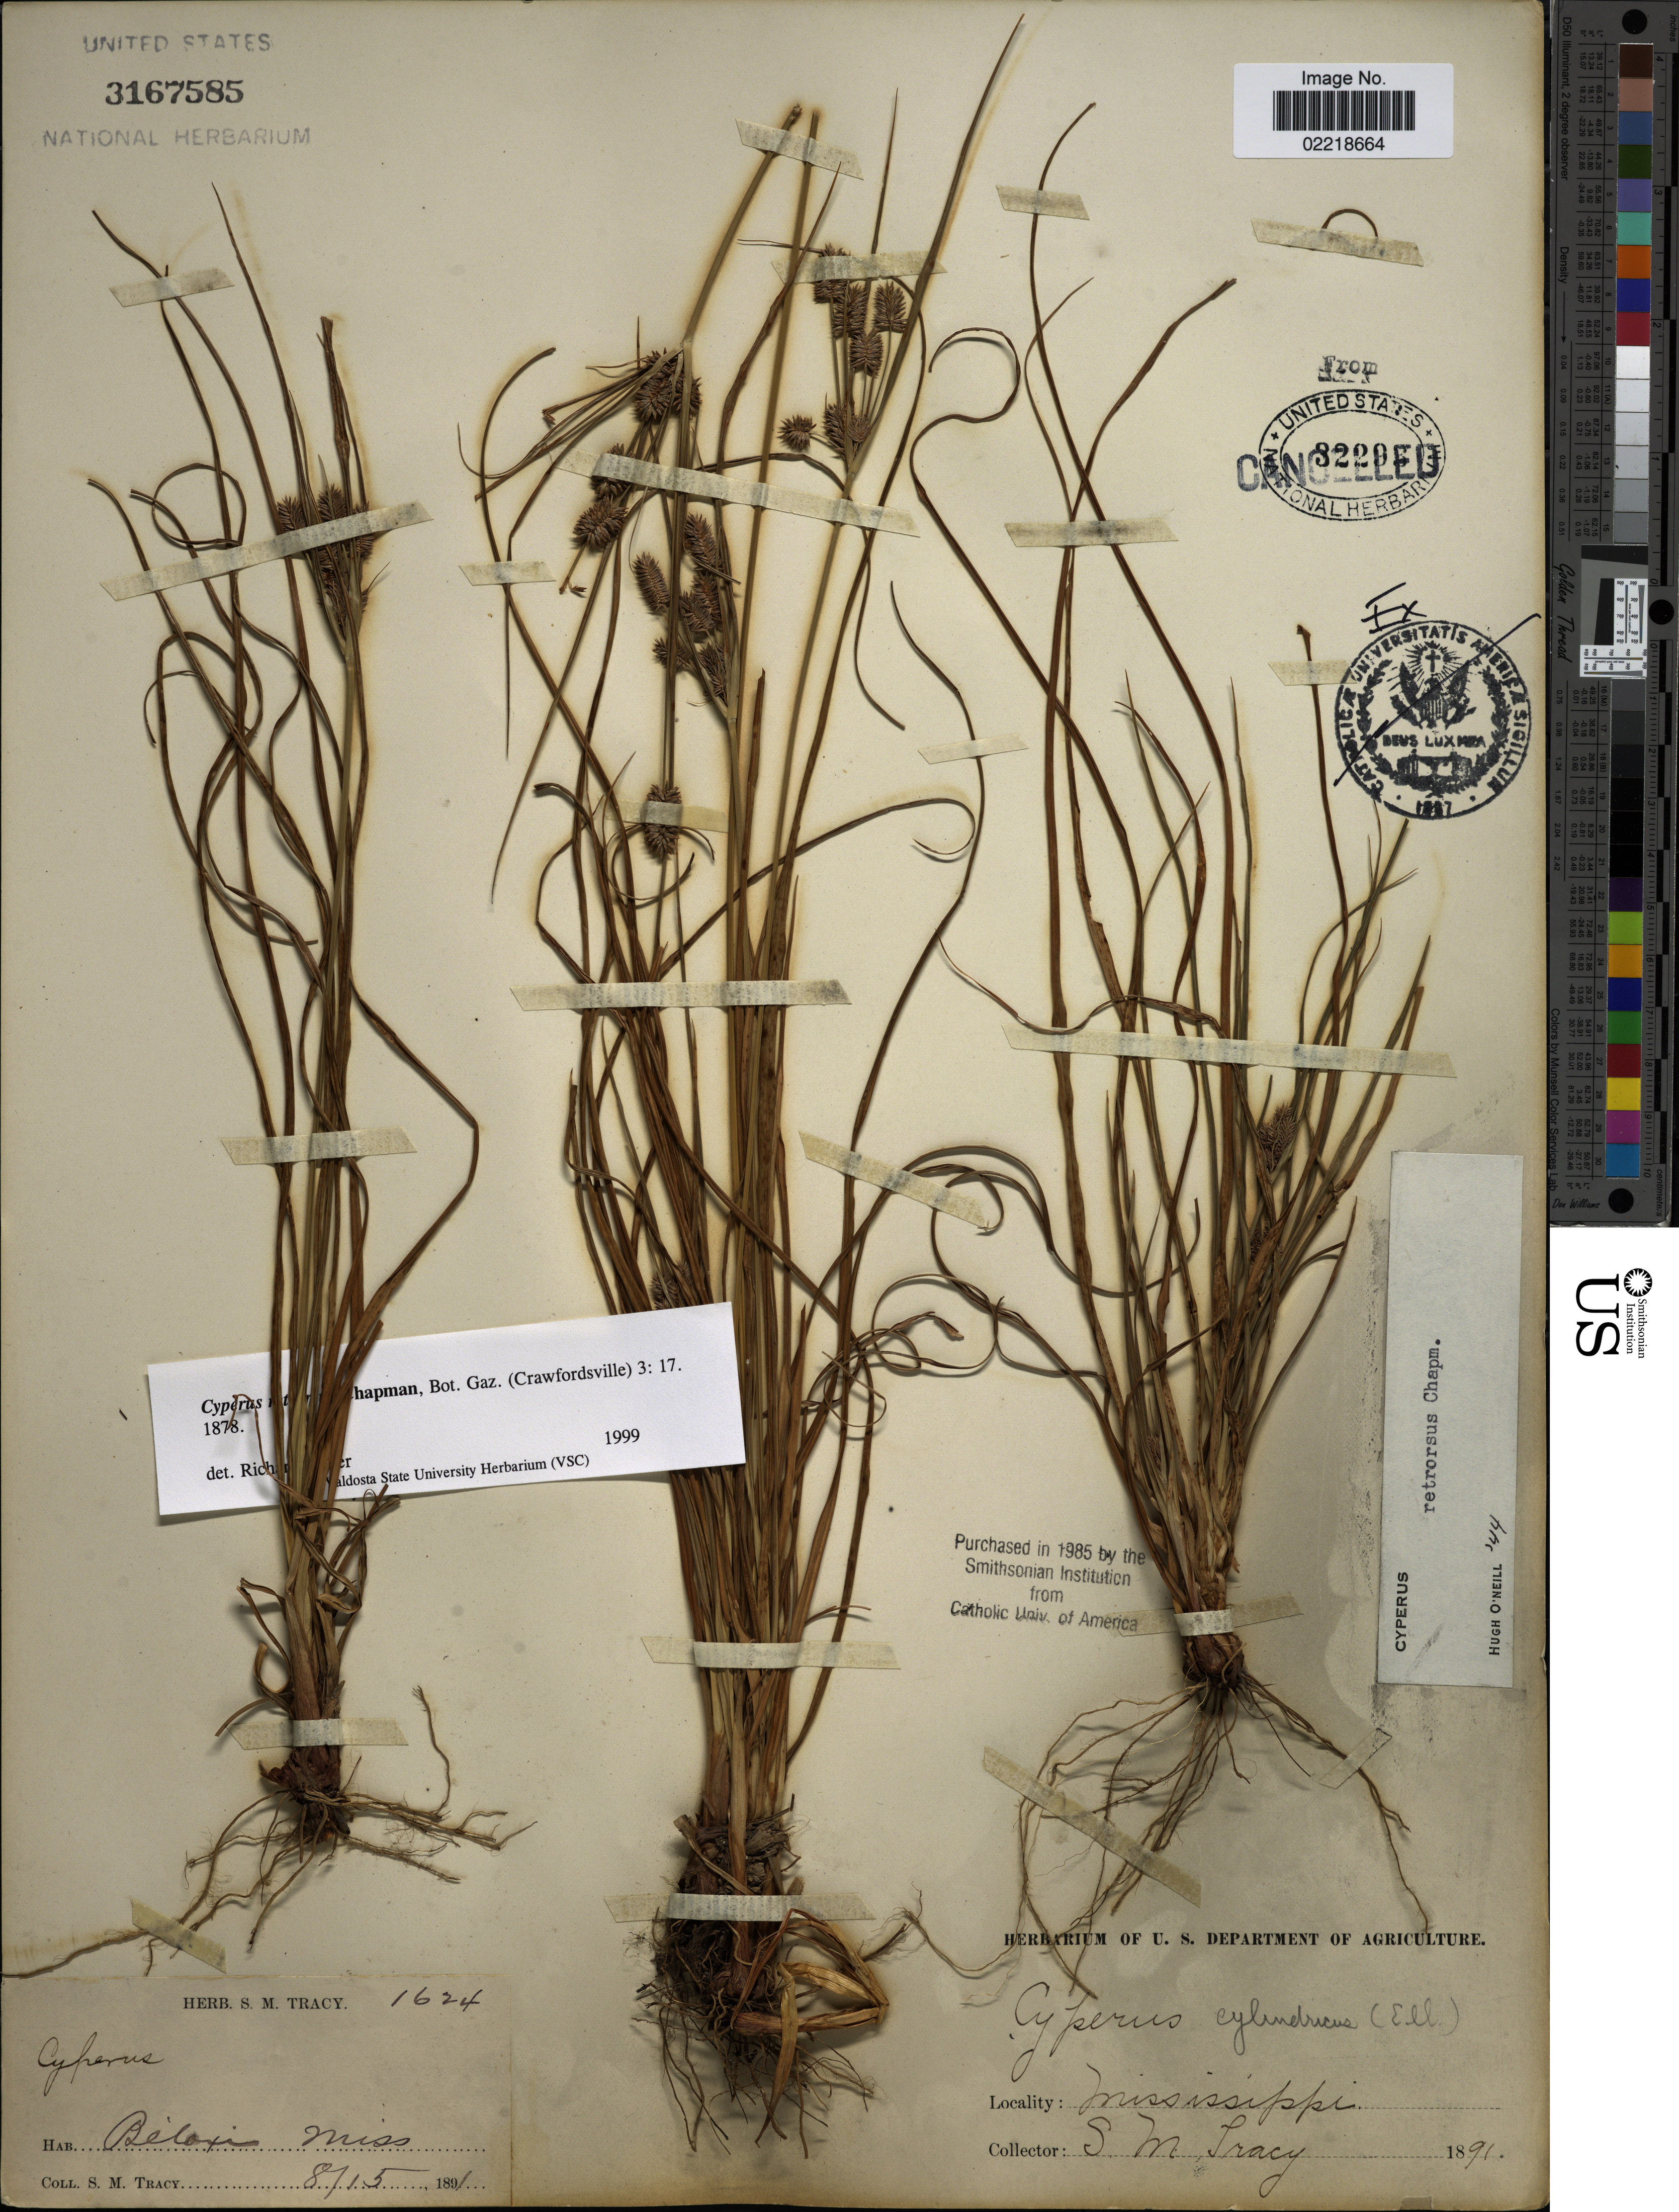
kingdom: Plantae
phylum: Tracheophyta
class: Liliopsida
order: Poales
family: Cyperaceae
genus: Cyperus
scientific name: Cyperus retrorsus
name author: Chapm.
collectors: S. M. Tracy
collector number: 1624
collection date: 1891-08-15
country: United States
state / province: Mississippi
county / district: Harrison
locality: Biloxi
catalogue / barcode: US 3167585